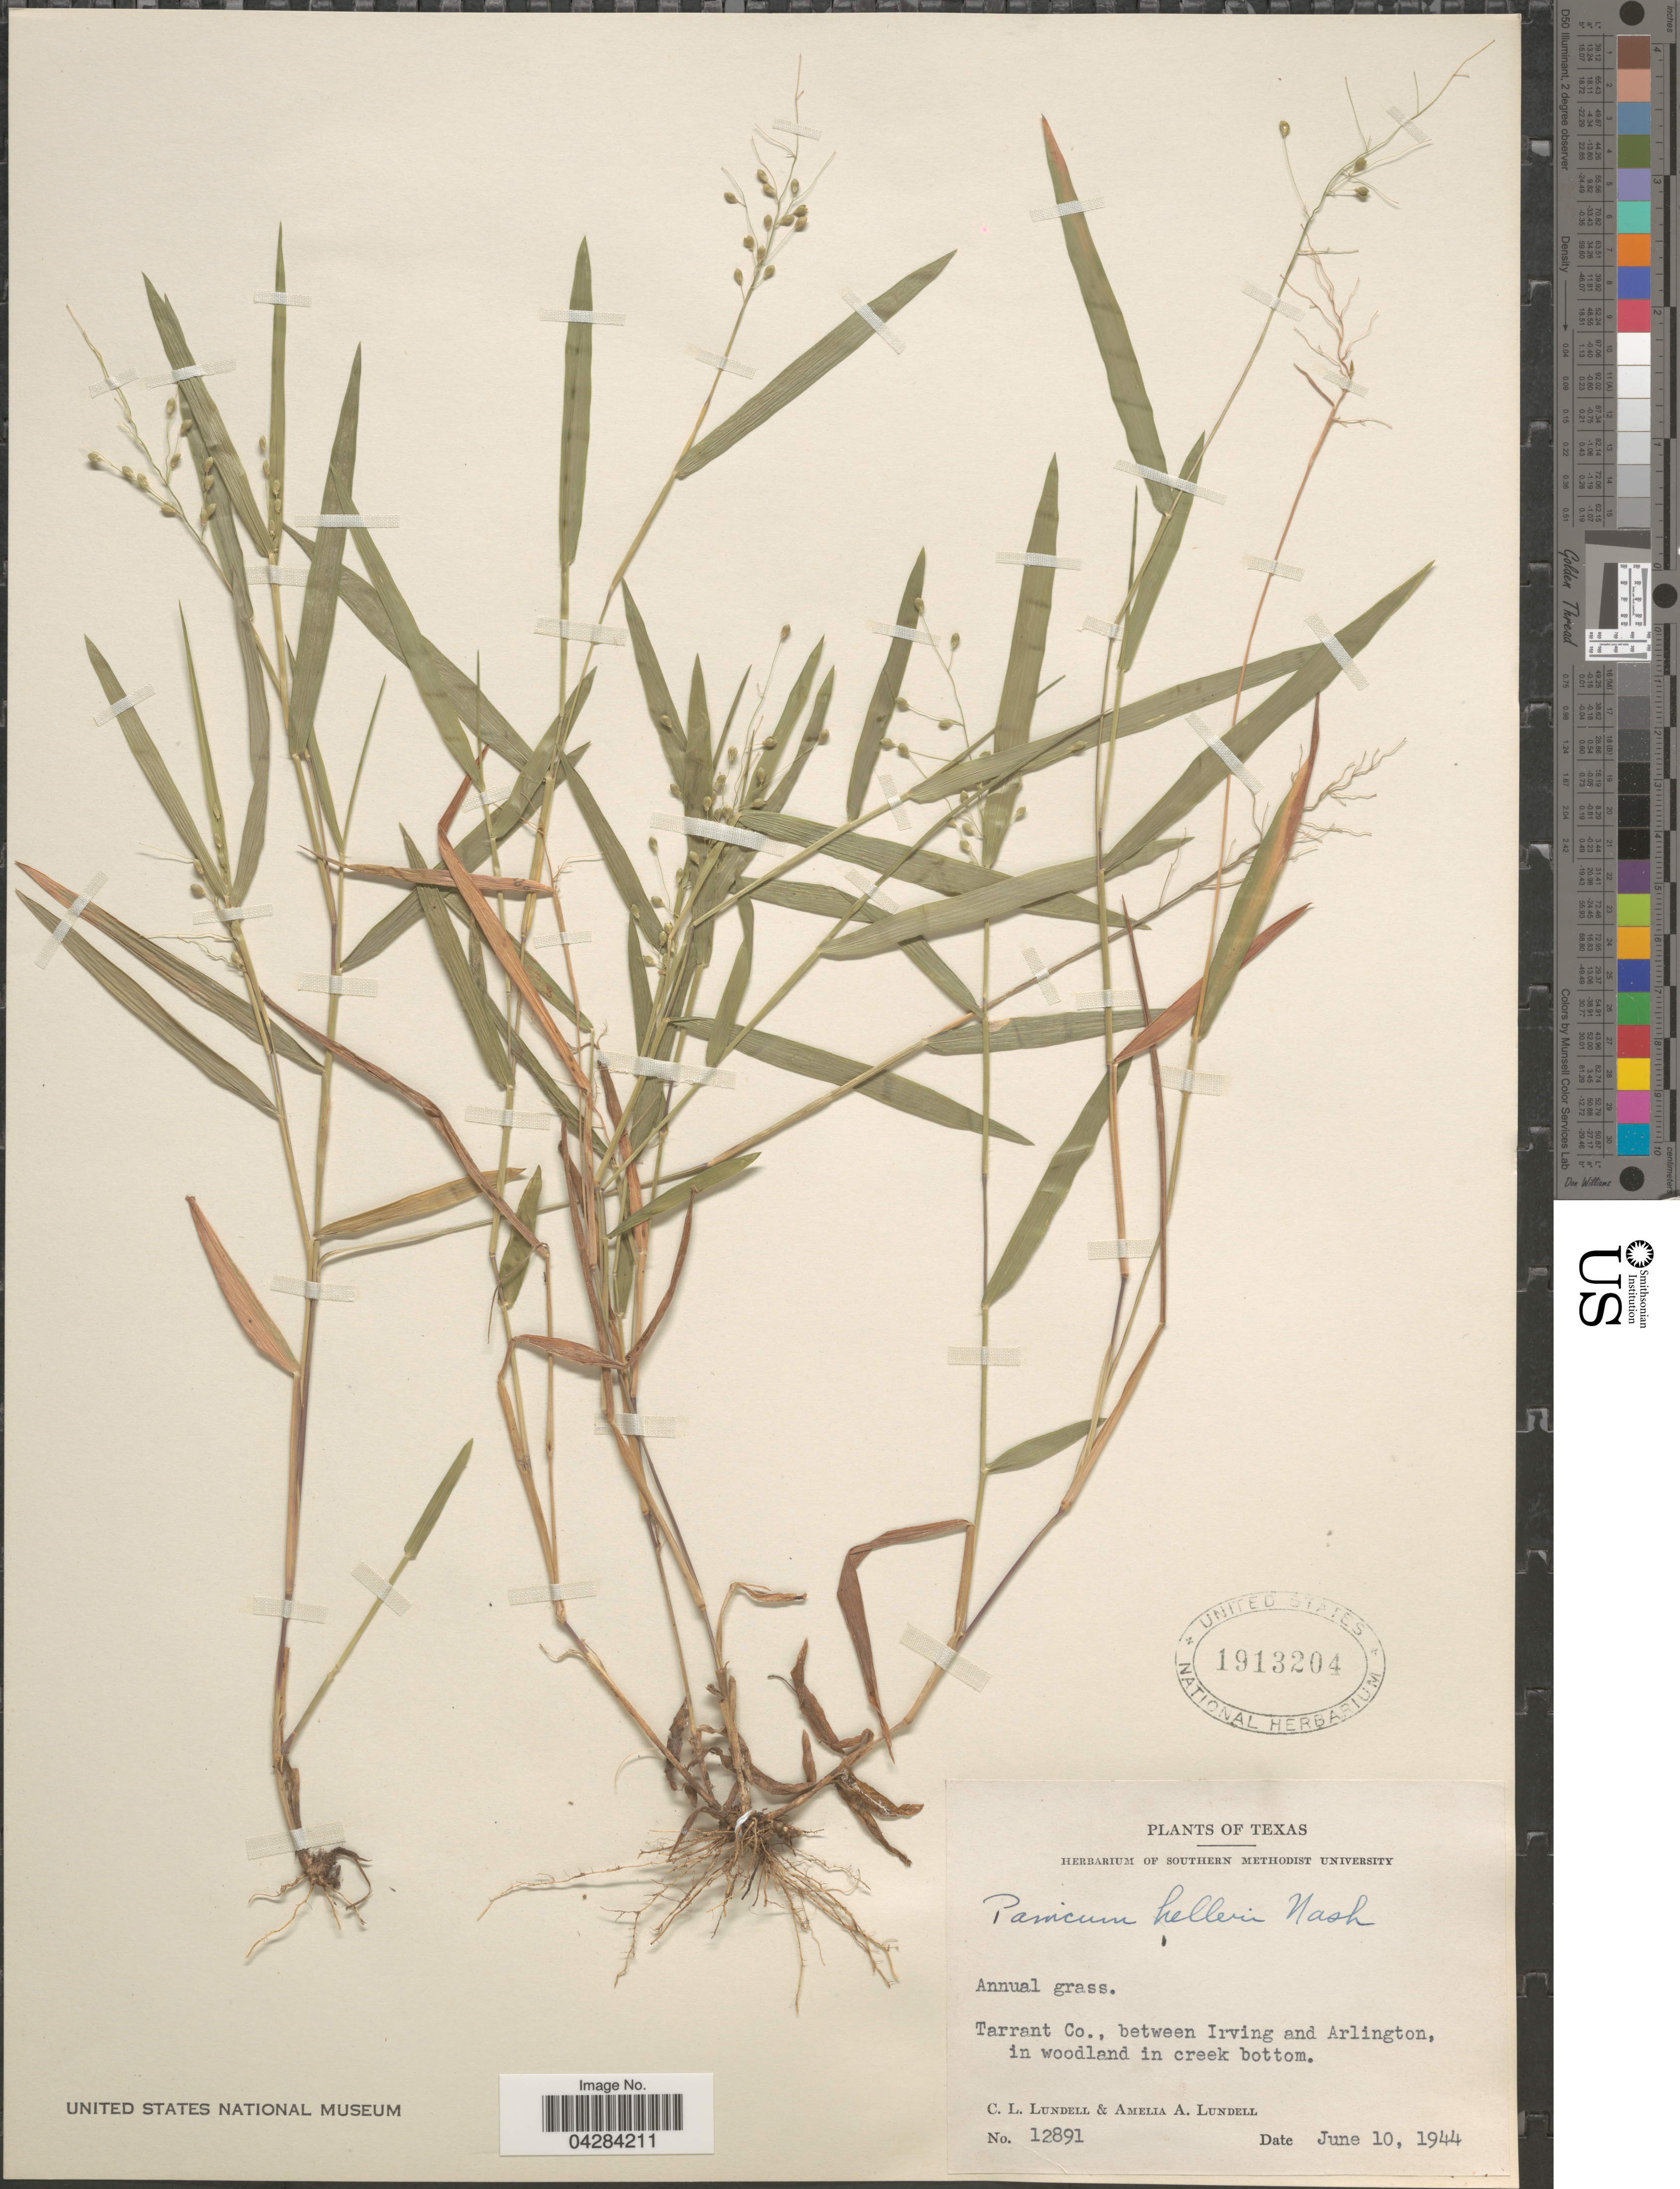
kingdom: Plantae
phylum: Tracheophyta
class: Liliopsida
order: Poales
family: Poaceae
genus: Dichanthelium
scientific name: Dichanthelium oligosanthes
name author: (Schult.) Gould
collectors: C. L. Lundell & A. A. Lundell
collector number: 12891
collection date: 1944-06-10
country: United States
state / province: Texas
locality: Tarrant Co., between Irving and Arlington, in woodland in creek bottom.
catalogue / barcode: US 1913204